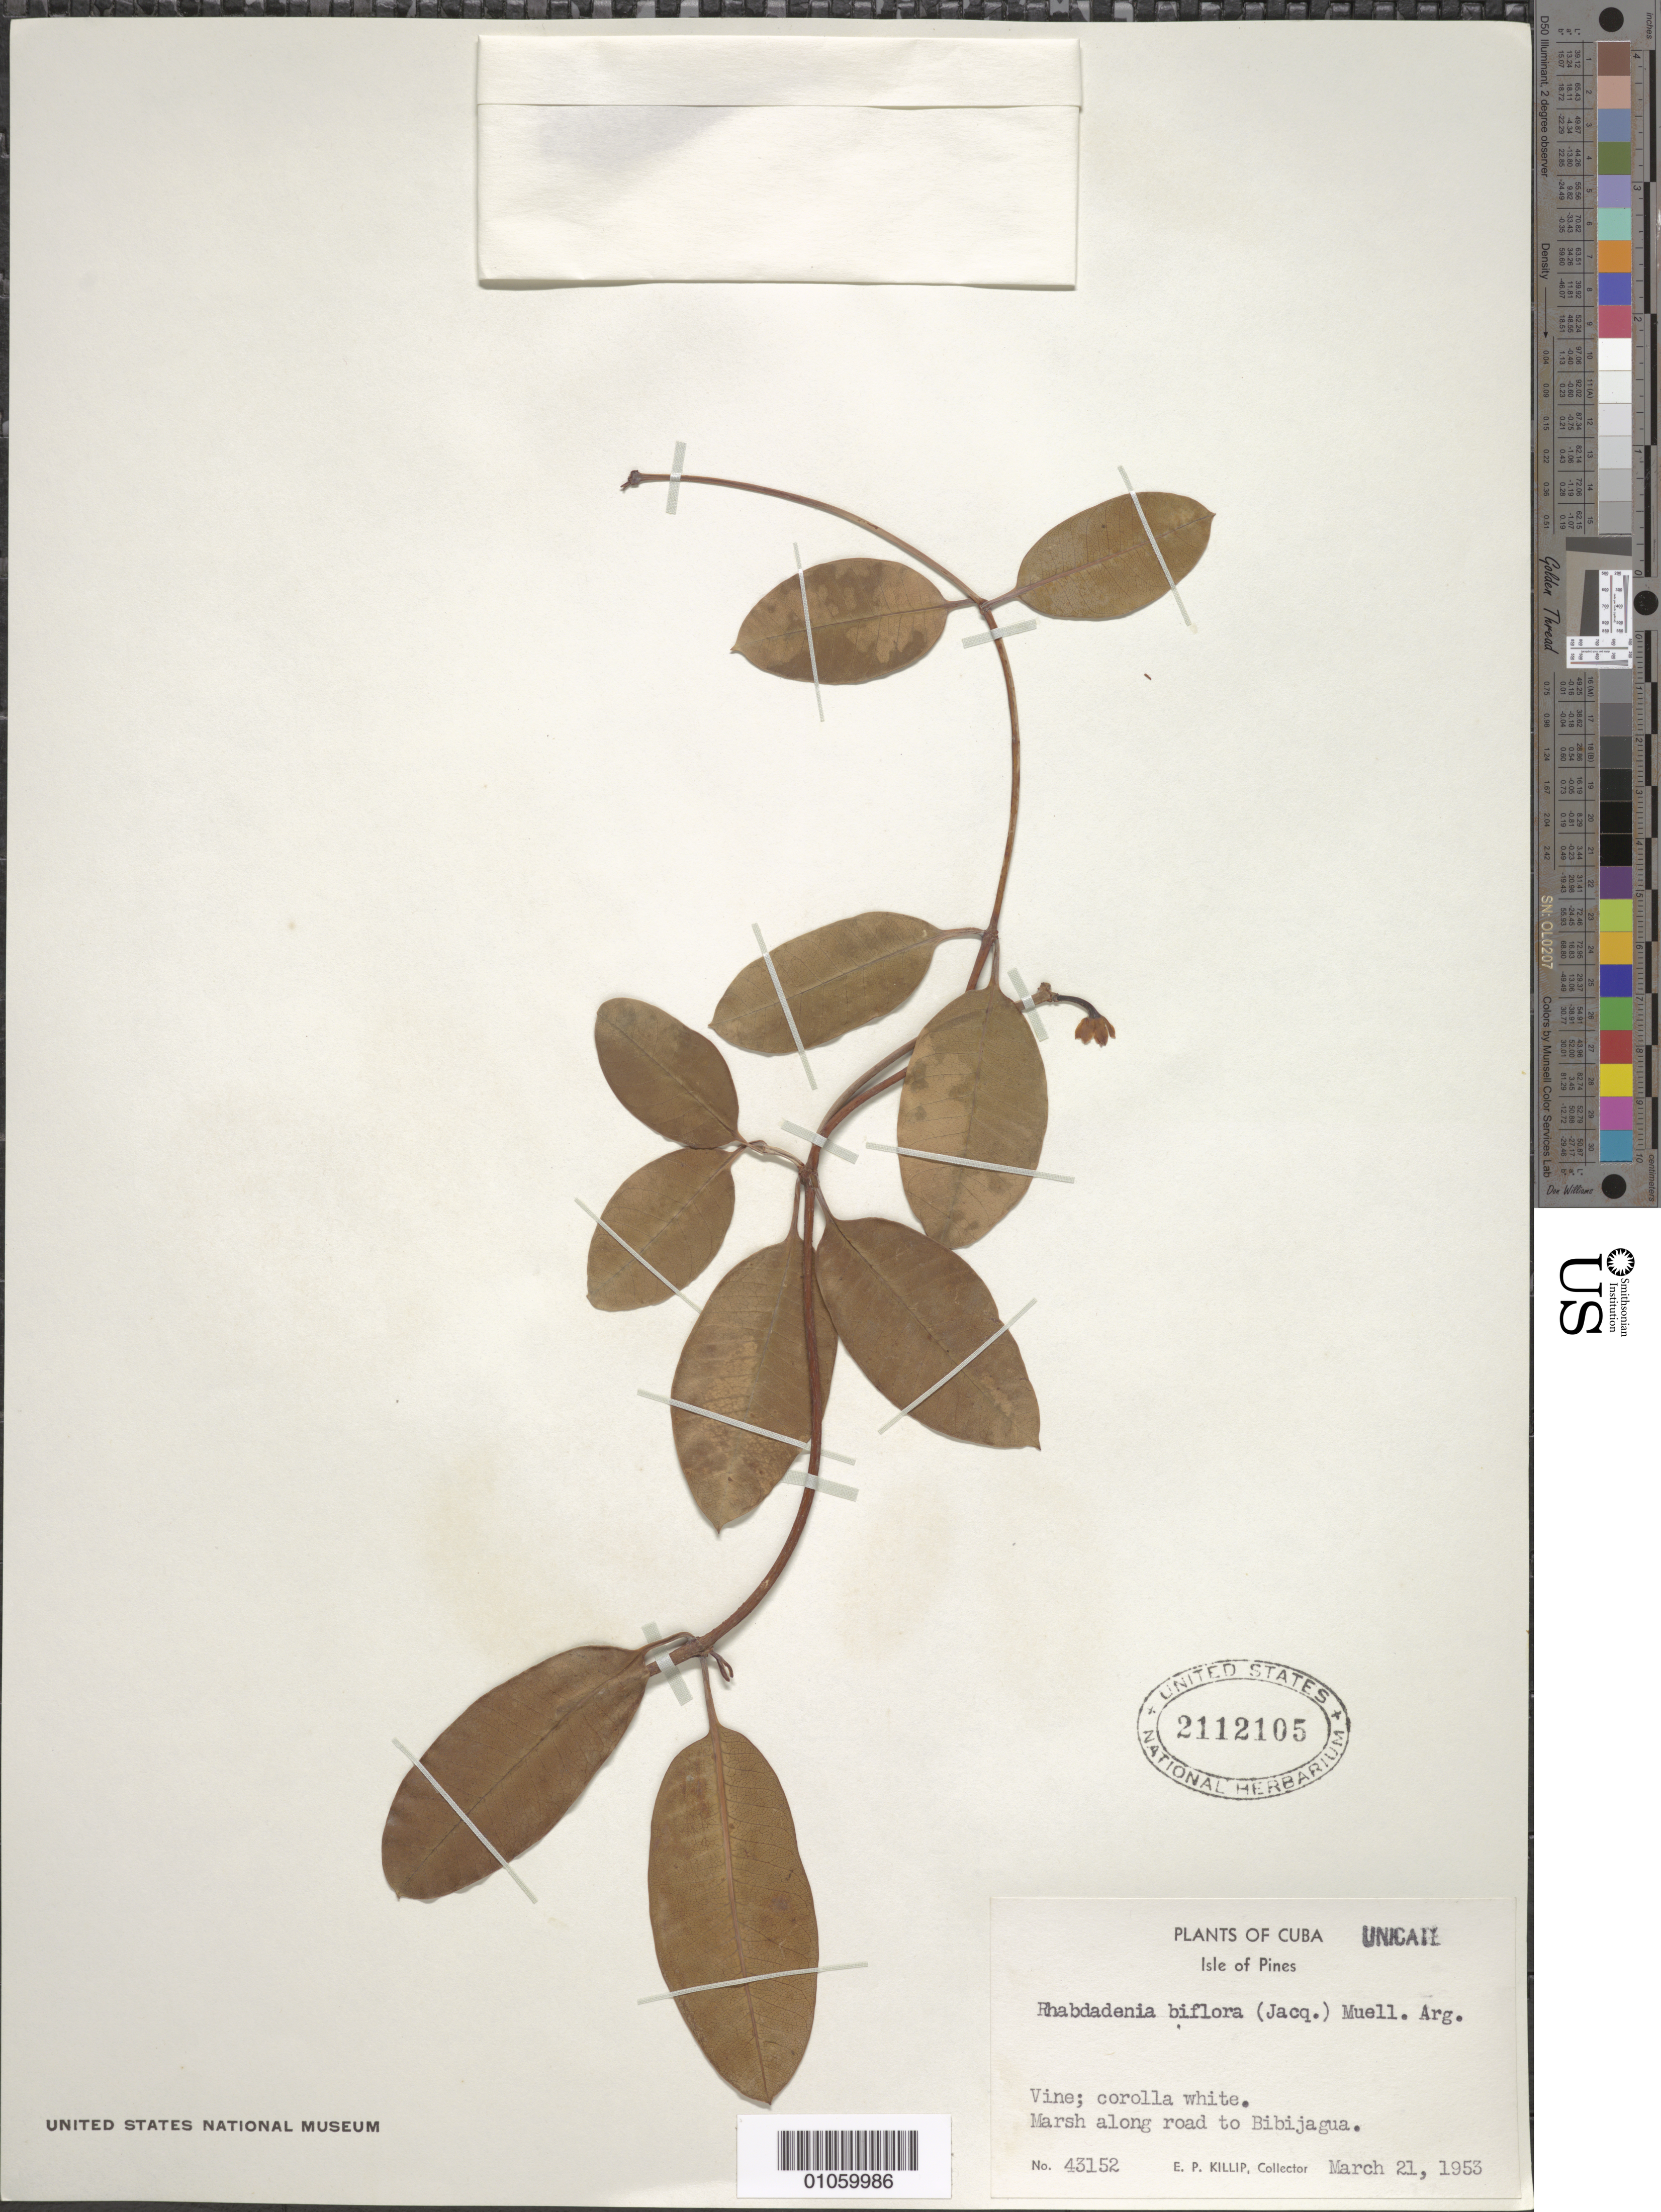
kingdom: Plantae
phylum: Tracheophyta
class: Magnoliopsida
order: Gentianales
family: Apocynaceae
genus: Rhabdadenia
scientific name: Rhabdadenia biflora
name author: (Jacq.) Müll. Arg.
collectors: E. P. Killip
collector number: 43152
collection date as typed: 21 Mar 1953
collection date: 1953-03-21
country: Cuba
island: Isla de la Juventud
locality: Marsh along road to Bibijagua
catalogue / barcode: US 2112105